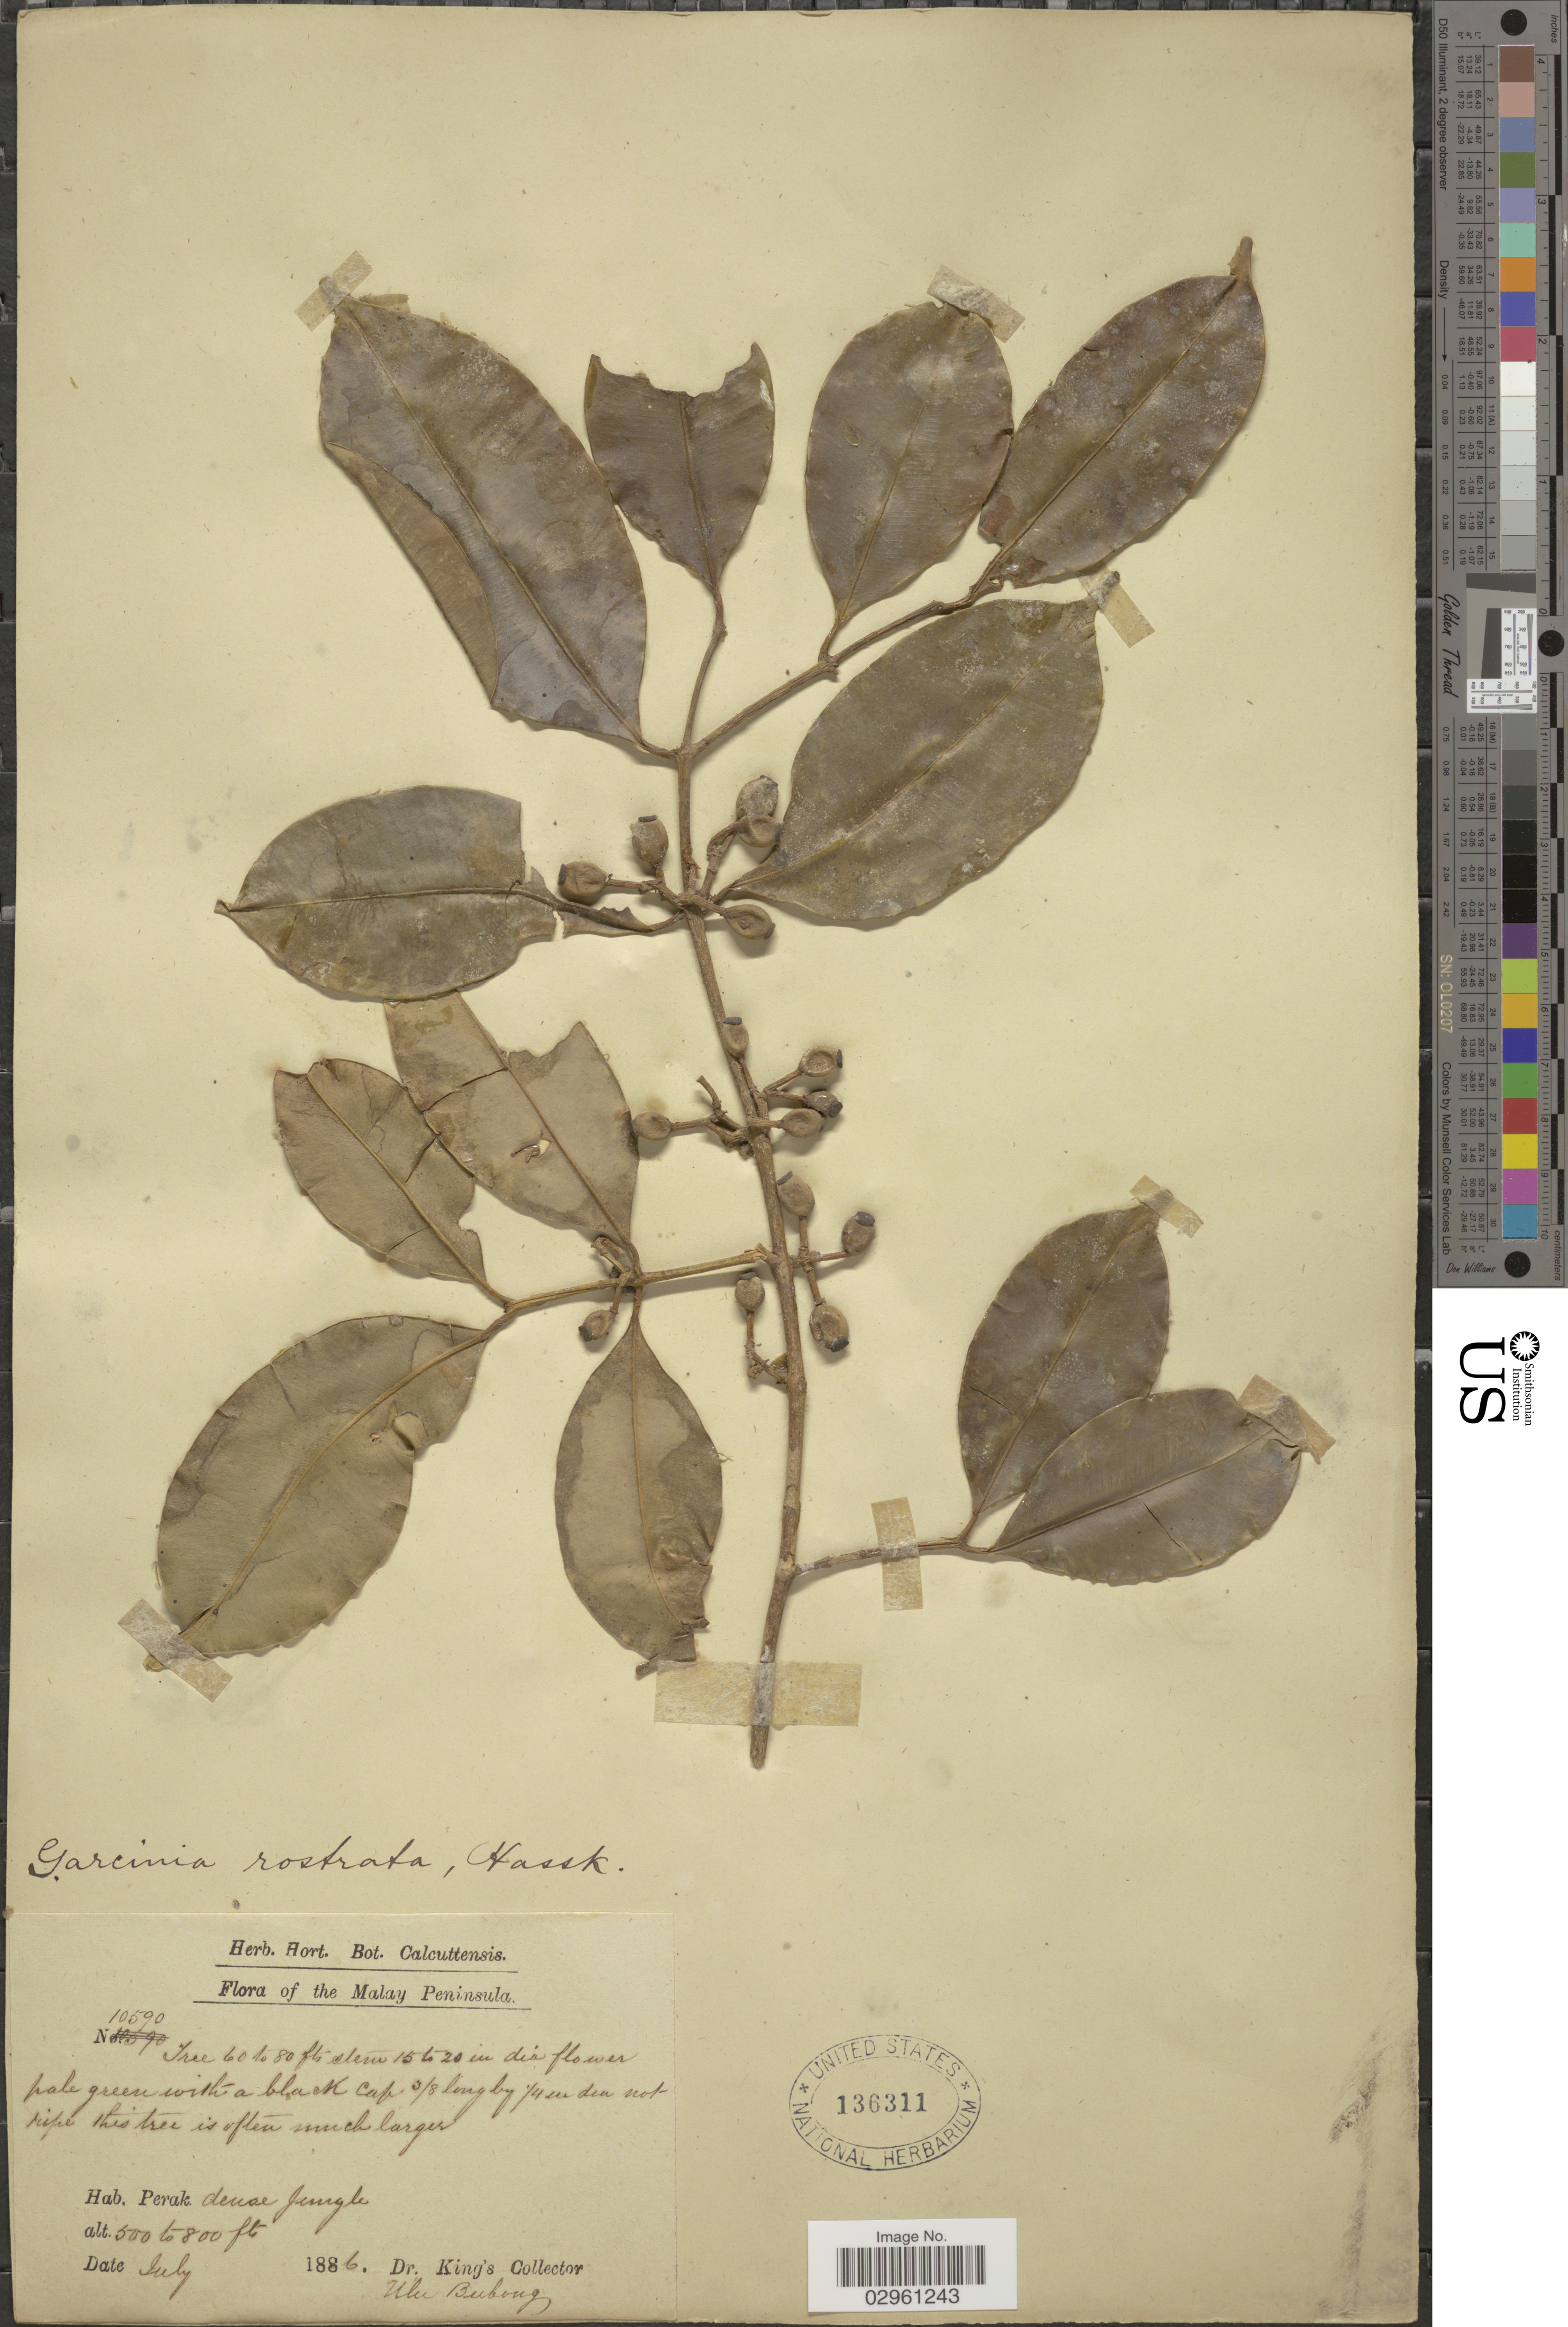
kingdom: Plantae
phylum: Tracheophyta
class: Magnoliopsida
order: Malpighiales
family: Clusiaceae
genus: Garcinia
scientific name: Garcinia rostrata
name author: (Hassk.) Miq.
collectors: Dr. King's collector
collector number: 10590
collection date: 1886-07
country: Malaysia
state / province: Perak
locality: Malay Peninsula. Dense Jungle.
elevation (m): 152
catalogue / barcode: US 136311